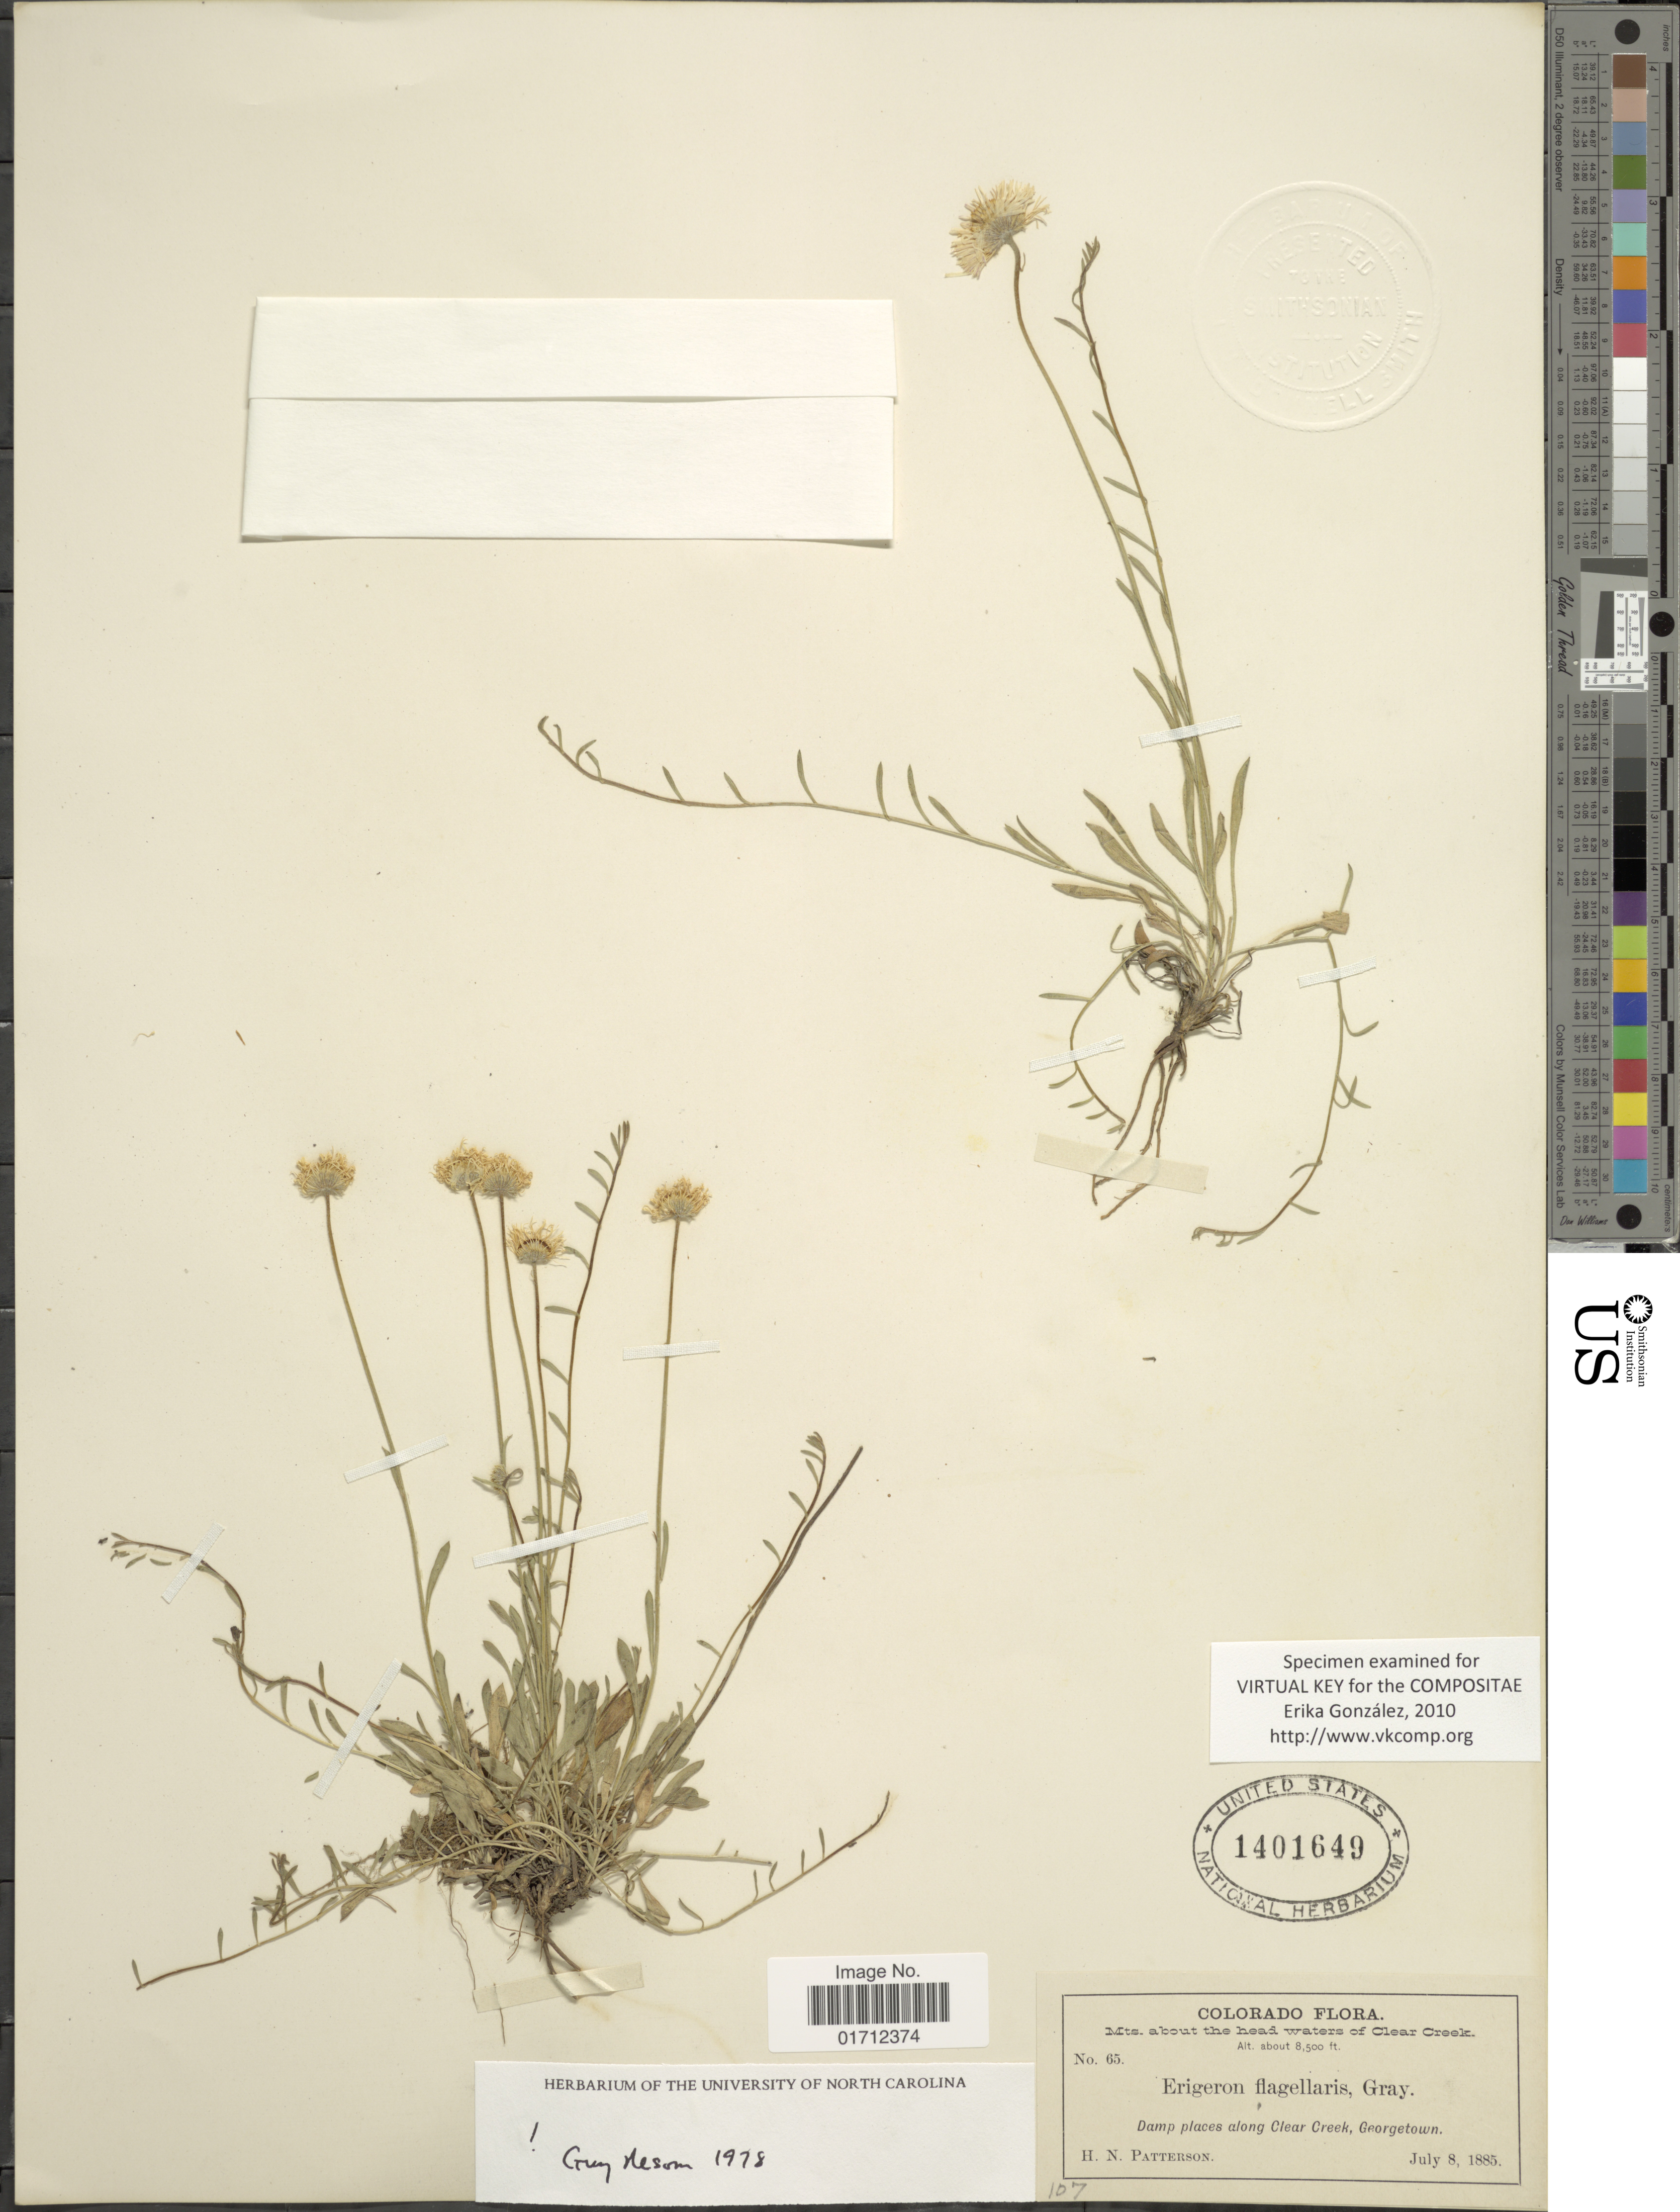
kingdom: Plantae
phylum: Tracheophyta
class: Magnoliopsida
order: Asterales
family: Asteraceae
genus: Erigeron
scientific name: Erigeron flagellaris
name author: A. Gray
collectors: H. N. Patterson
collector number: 65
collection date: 1885-07-08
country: United States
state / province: Colorado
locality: Mts. about the head waters of Clear Creek, Along Clear Creek, Georgetow.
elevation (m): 2591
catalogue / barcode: US 1401649